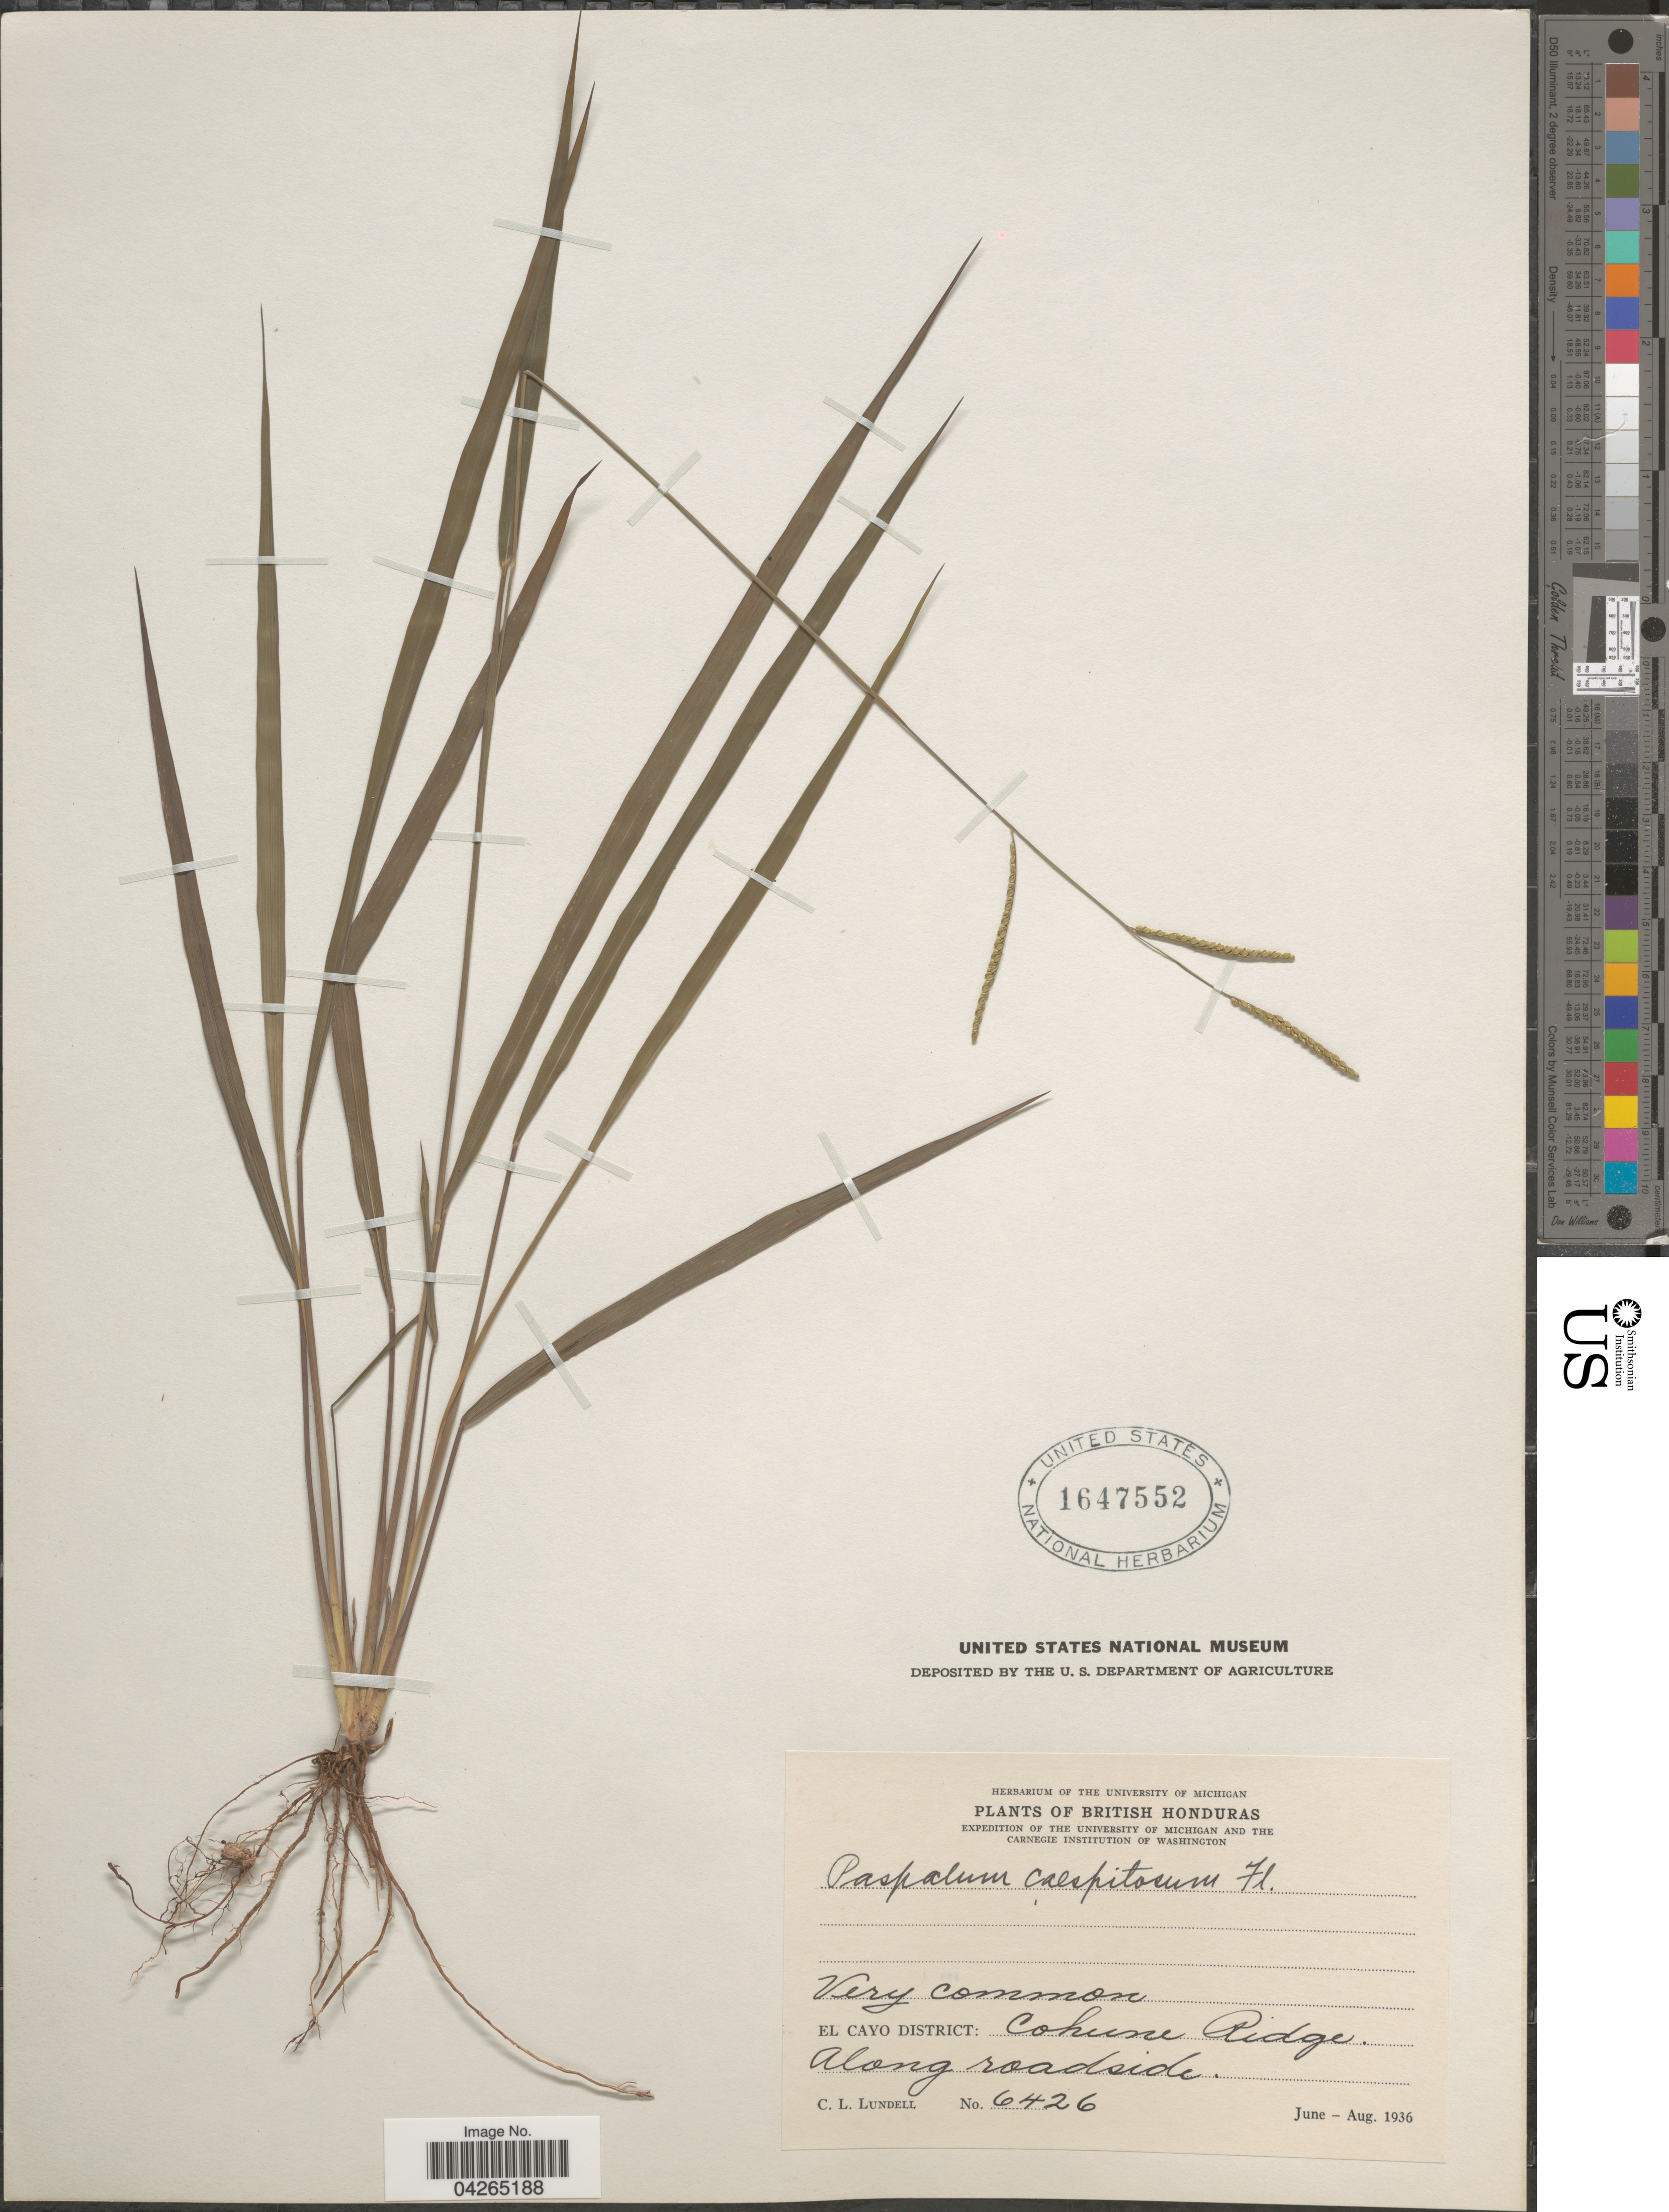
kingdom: Plantae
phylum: Tracheophyta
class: Liliopsida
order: Poales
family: Poaceae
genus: Paspalum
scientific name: Paspalum caespitosum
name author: Flüggé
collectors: C. L. Lundell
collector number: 6426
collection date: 1936-06/1936-08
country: Belize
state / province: Cayo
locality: British Honduras. Expedition of the University of Michigan and the Carnegie Institution of Washington. El Cayo District: Cohune Ridge.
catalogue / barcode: US 1647552